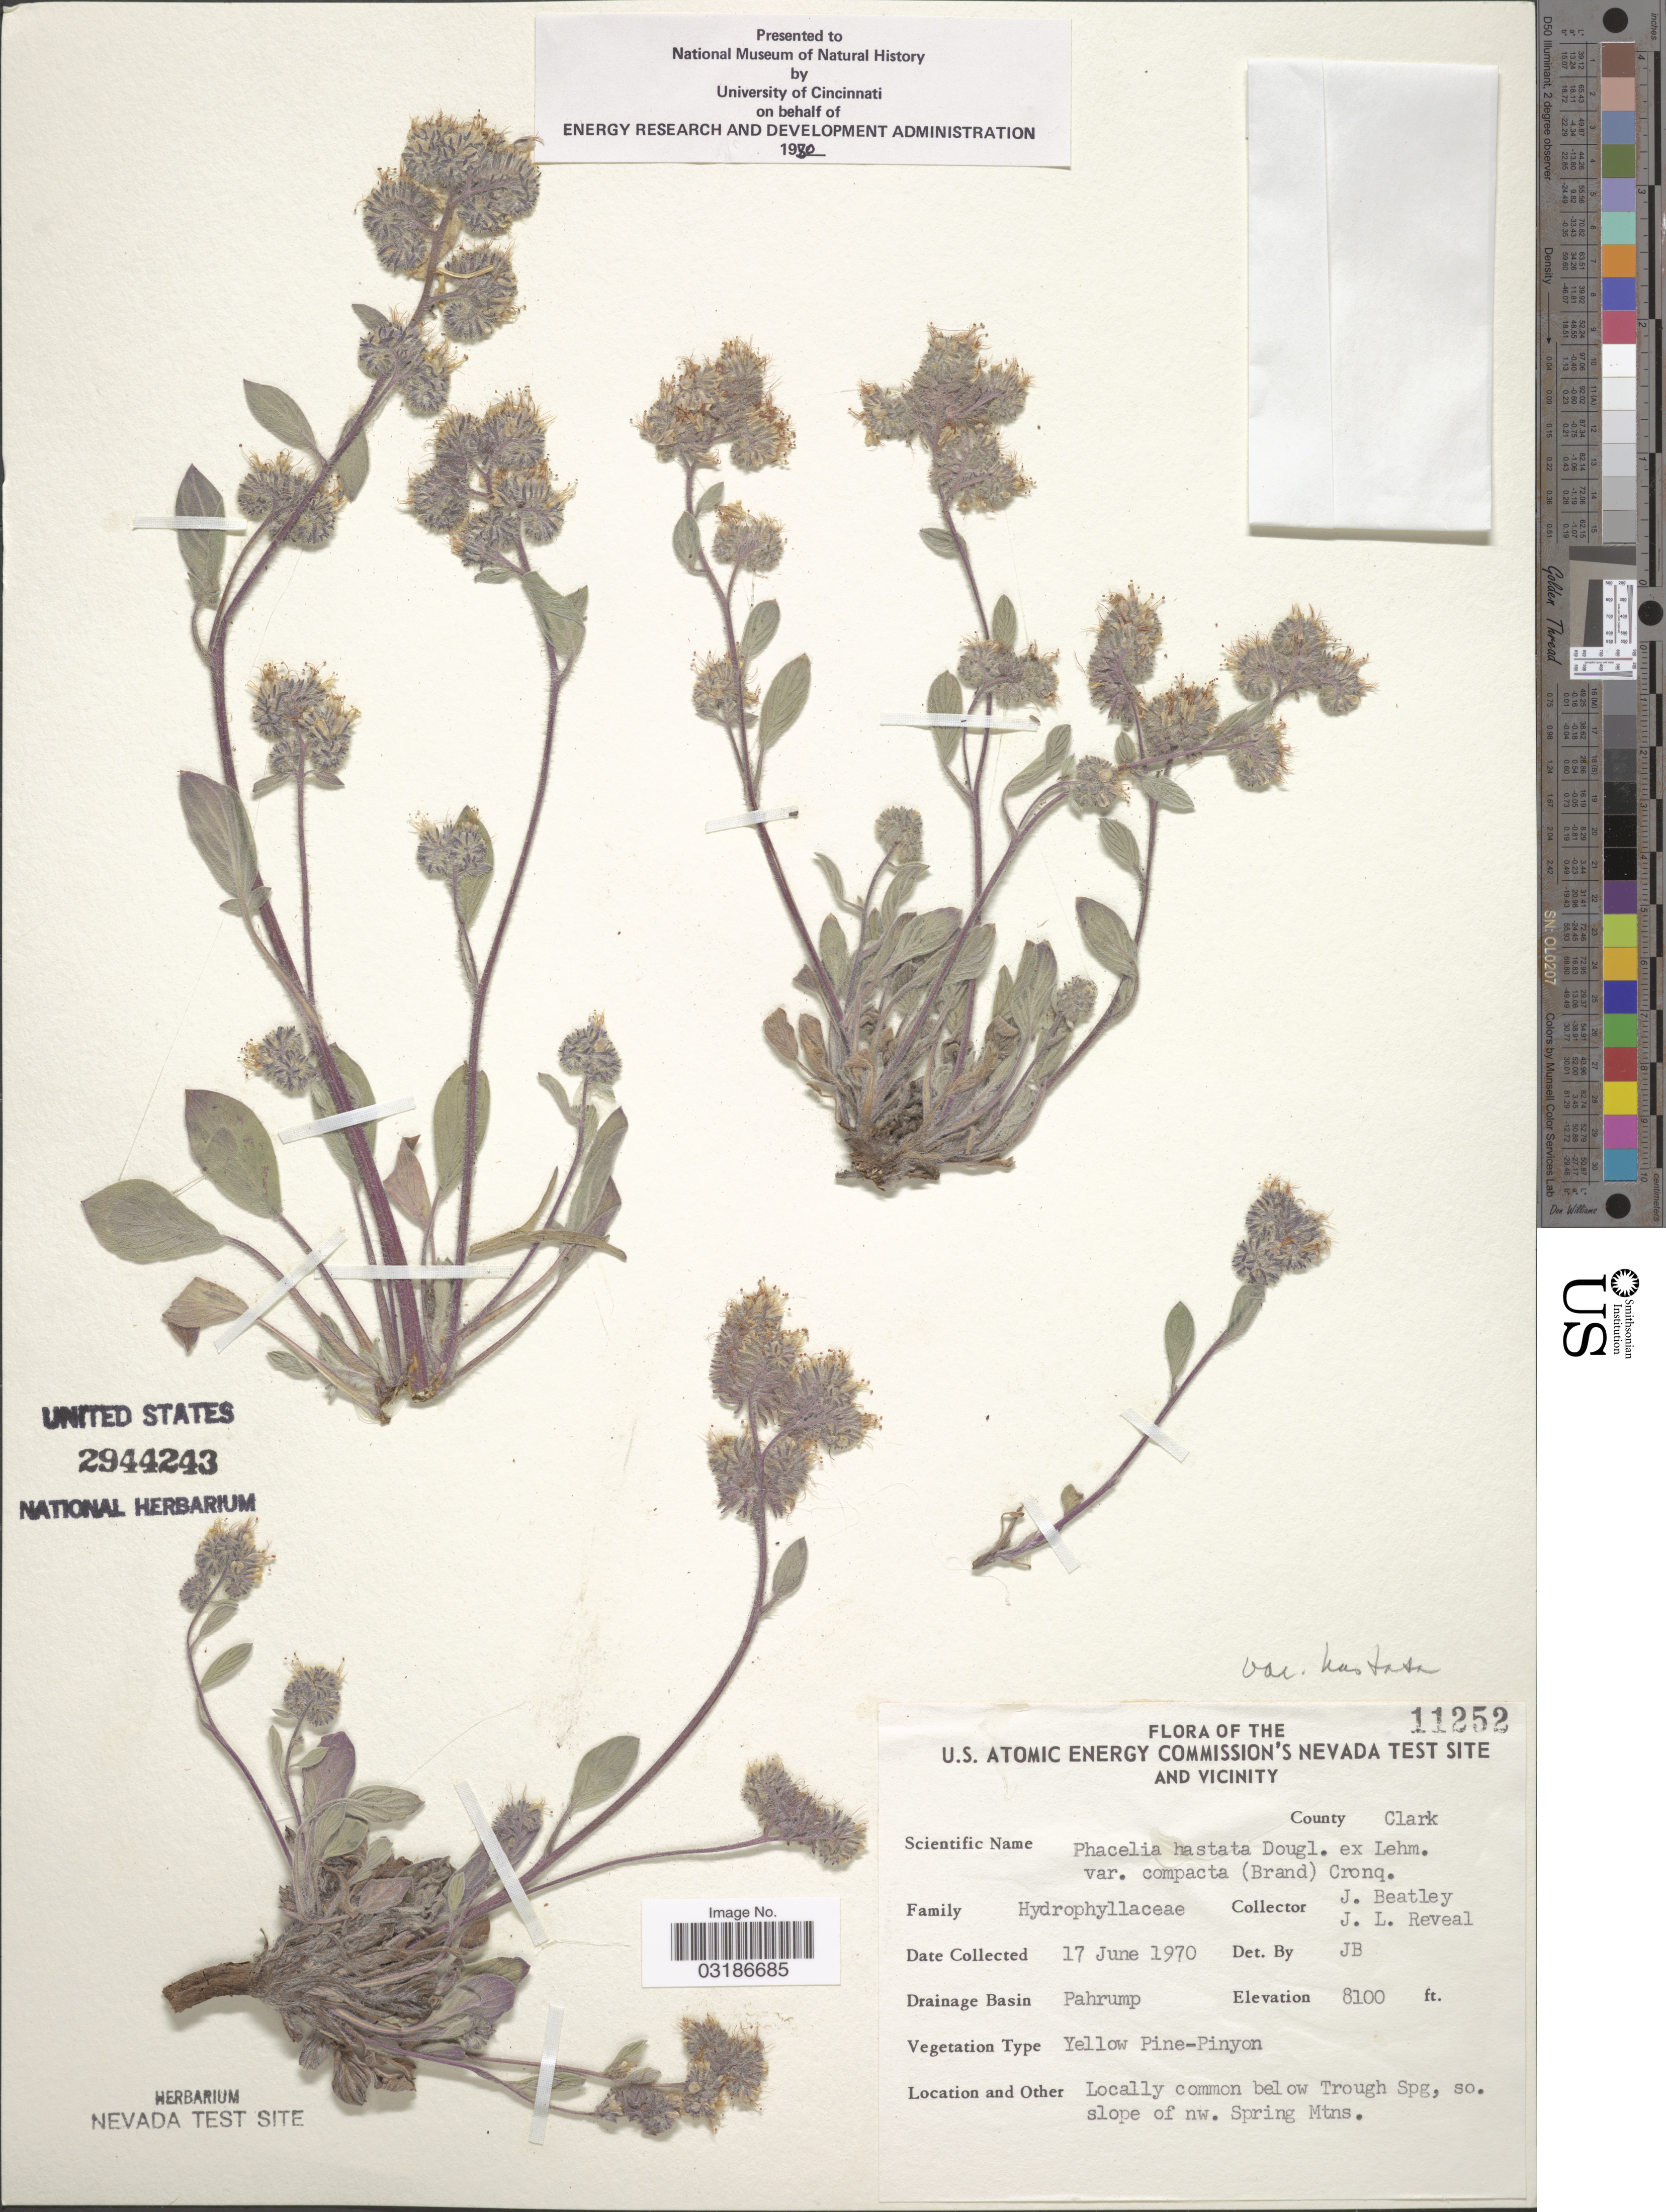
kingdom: Plantae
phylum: Tracheophyta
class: Magnoliopsida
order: Boraginales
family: Hydrophyllaceae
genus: Phacelia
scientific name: Phacelia hastata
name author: Douglas ex Lehm.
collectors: J. C. Beatley & J. L. Reveal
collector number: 11252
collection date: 1970-06-17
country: United States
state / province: Nevada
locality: U.S. Atomic Energy Commission's Nevada Test Site and Vicinity. County Clark. Drainage Basin Pahrump. Locally common below Trough Spg, so. slope of nw. Spring Mtns.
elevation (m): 2469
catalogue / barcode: US 2944243